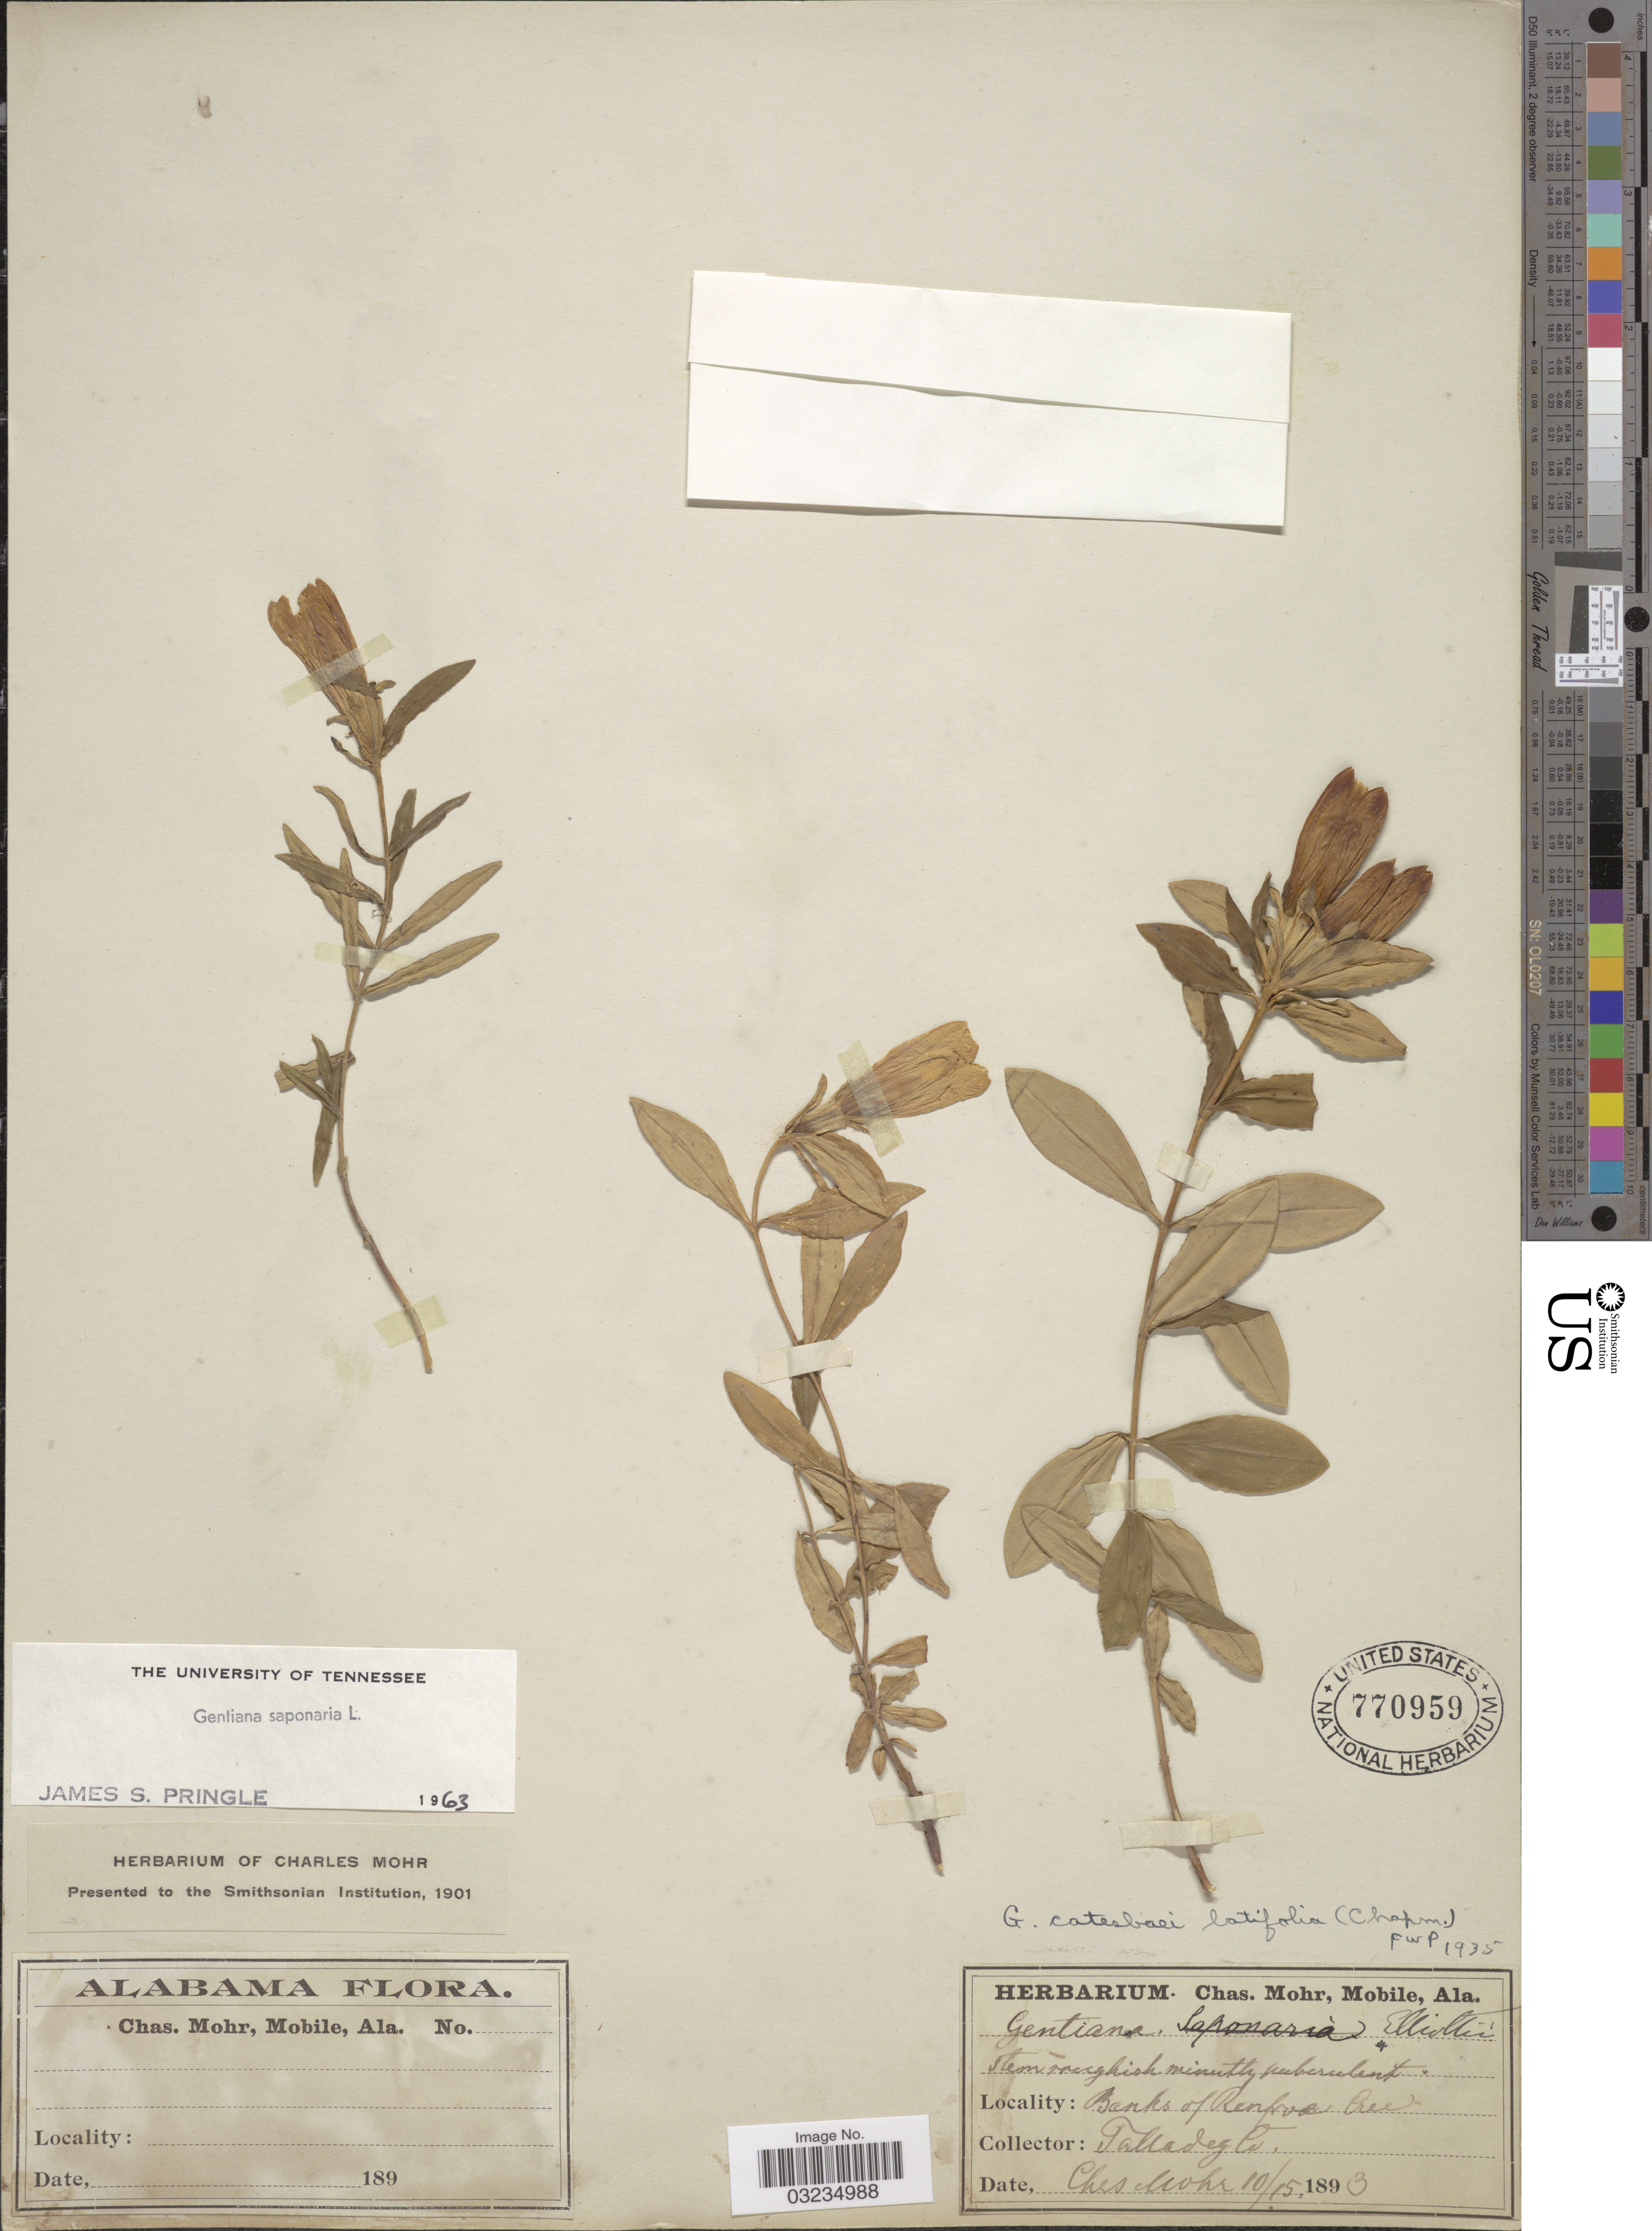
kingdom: Plantae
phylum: Tracheophyta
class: Magnoliopsida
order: Gentianales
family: Gentianaceae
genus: Gentiana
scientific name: Gentiana saponaria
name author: L.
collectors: Mohr, C. T. (herbarium)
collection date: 1893-10-15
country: United States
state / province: Alabama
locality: Banks of Renfroe Creek, Talladega Co.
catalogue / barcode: US 770959